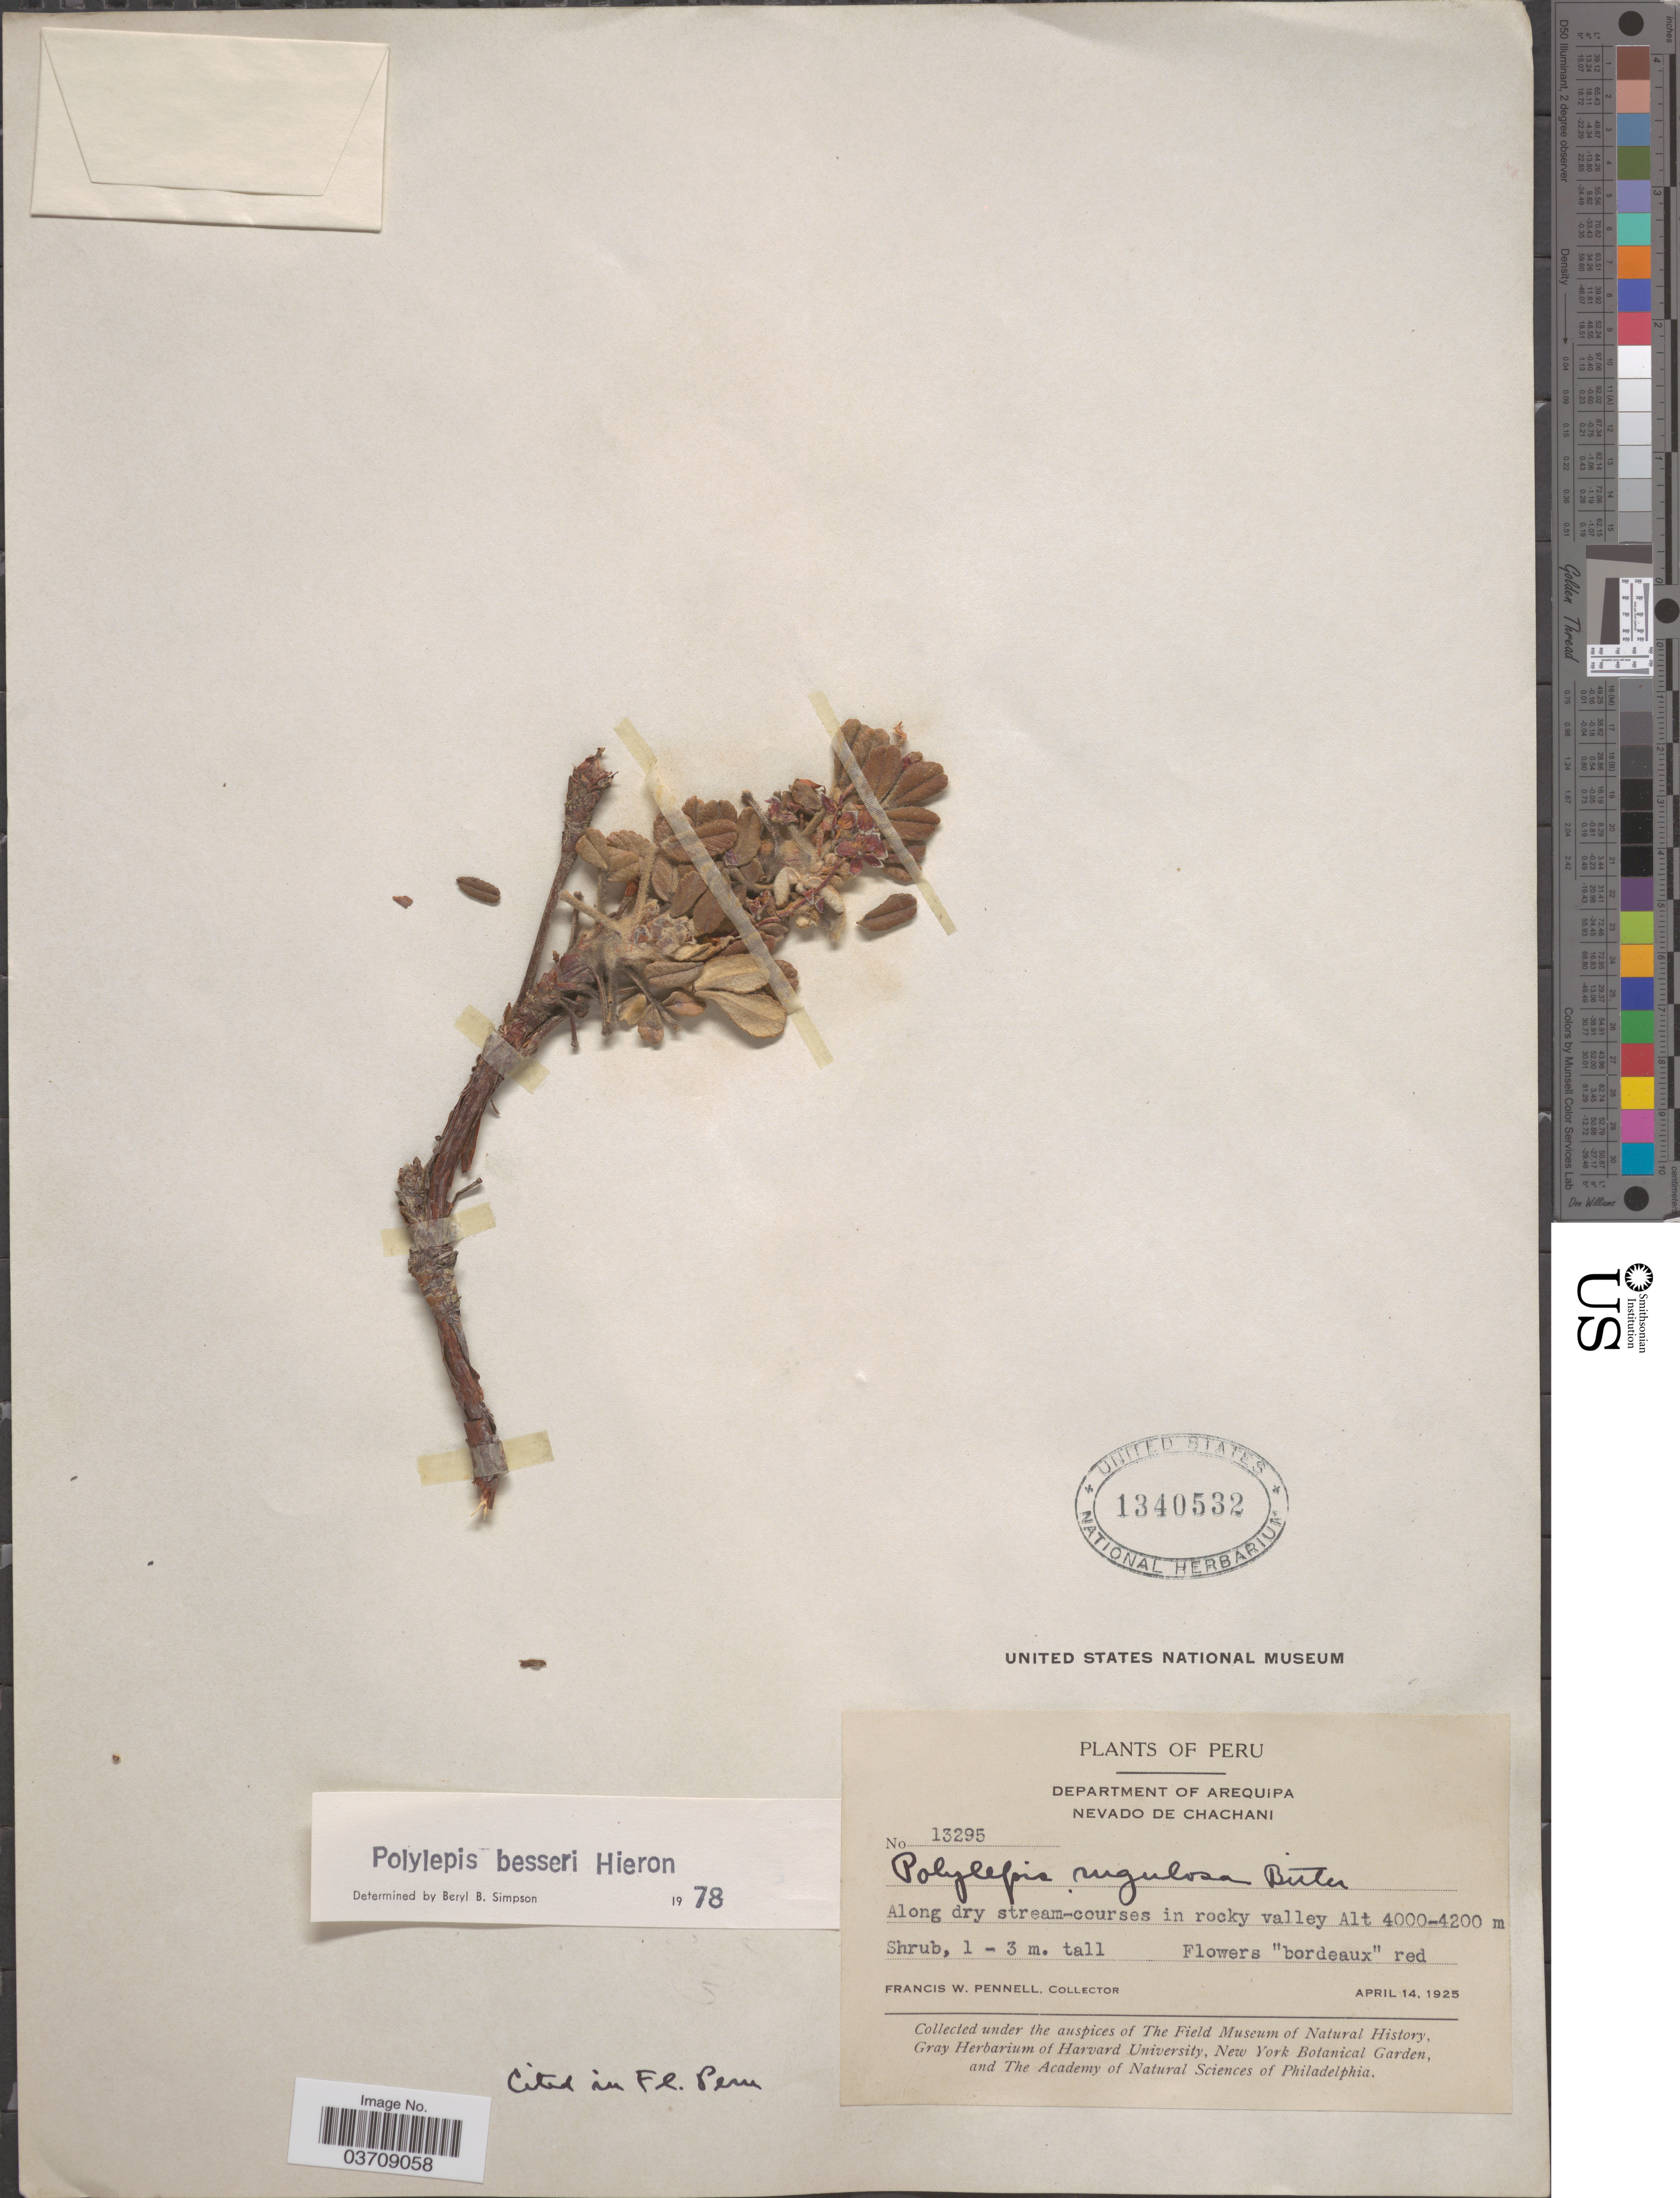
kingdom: Plantae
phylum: Tracheophyta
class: Magnoliopsida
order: Rosales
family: Rosaceae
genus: Polylepis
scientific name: Polylepis besseri subsp. besseri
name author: Hieron.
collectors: F. W. Pennell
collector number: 13295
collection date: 1925-04-14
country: Peru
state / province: Arequipa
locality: Department of Arequipa. Nevado de Chachani.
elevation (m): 4000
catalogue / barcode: US 1340532